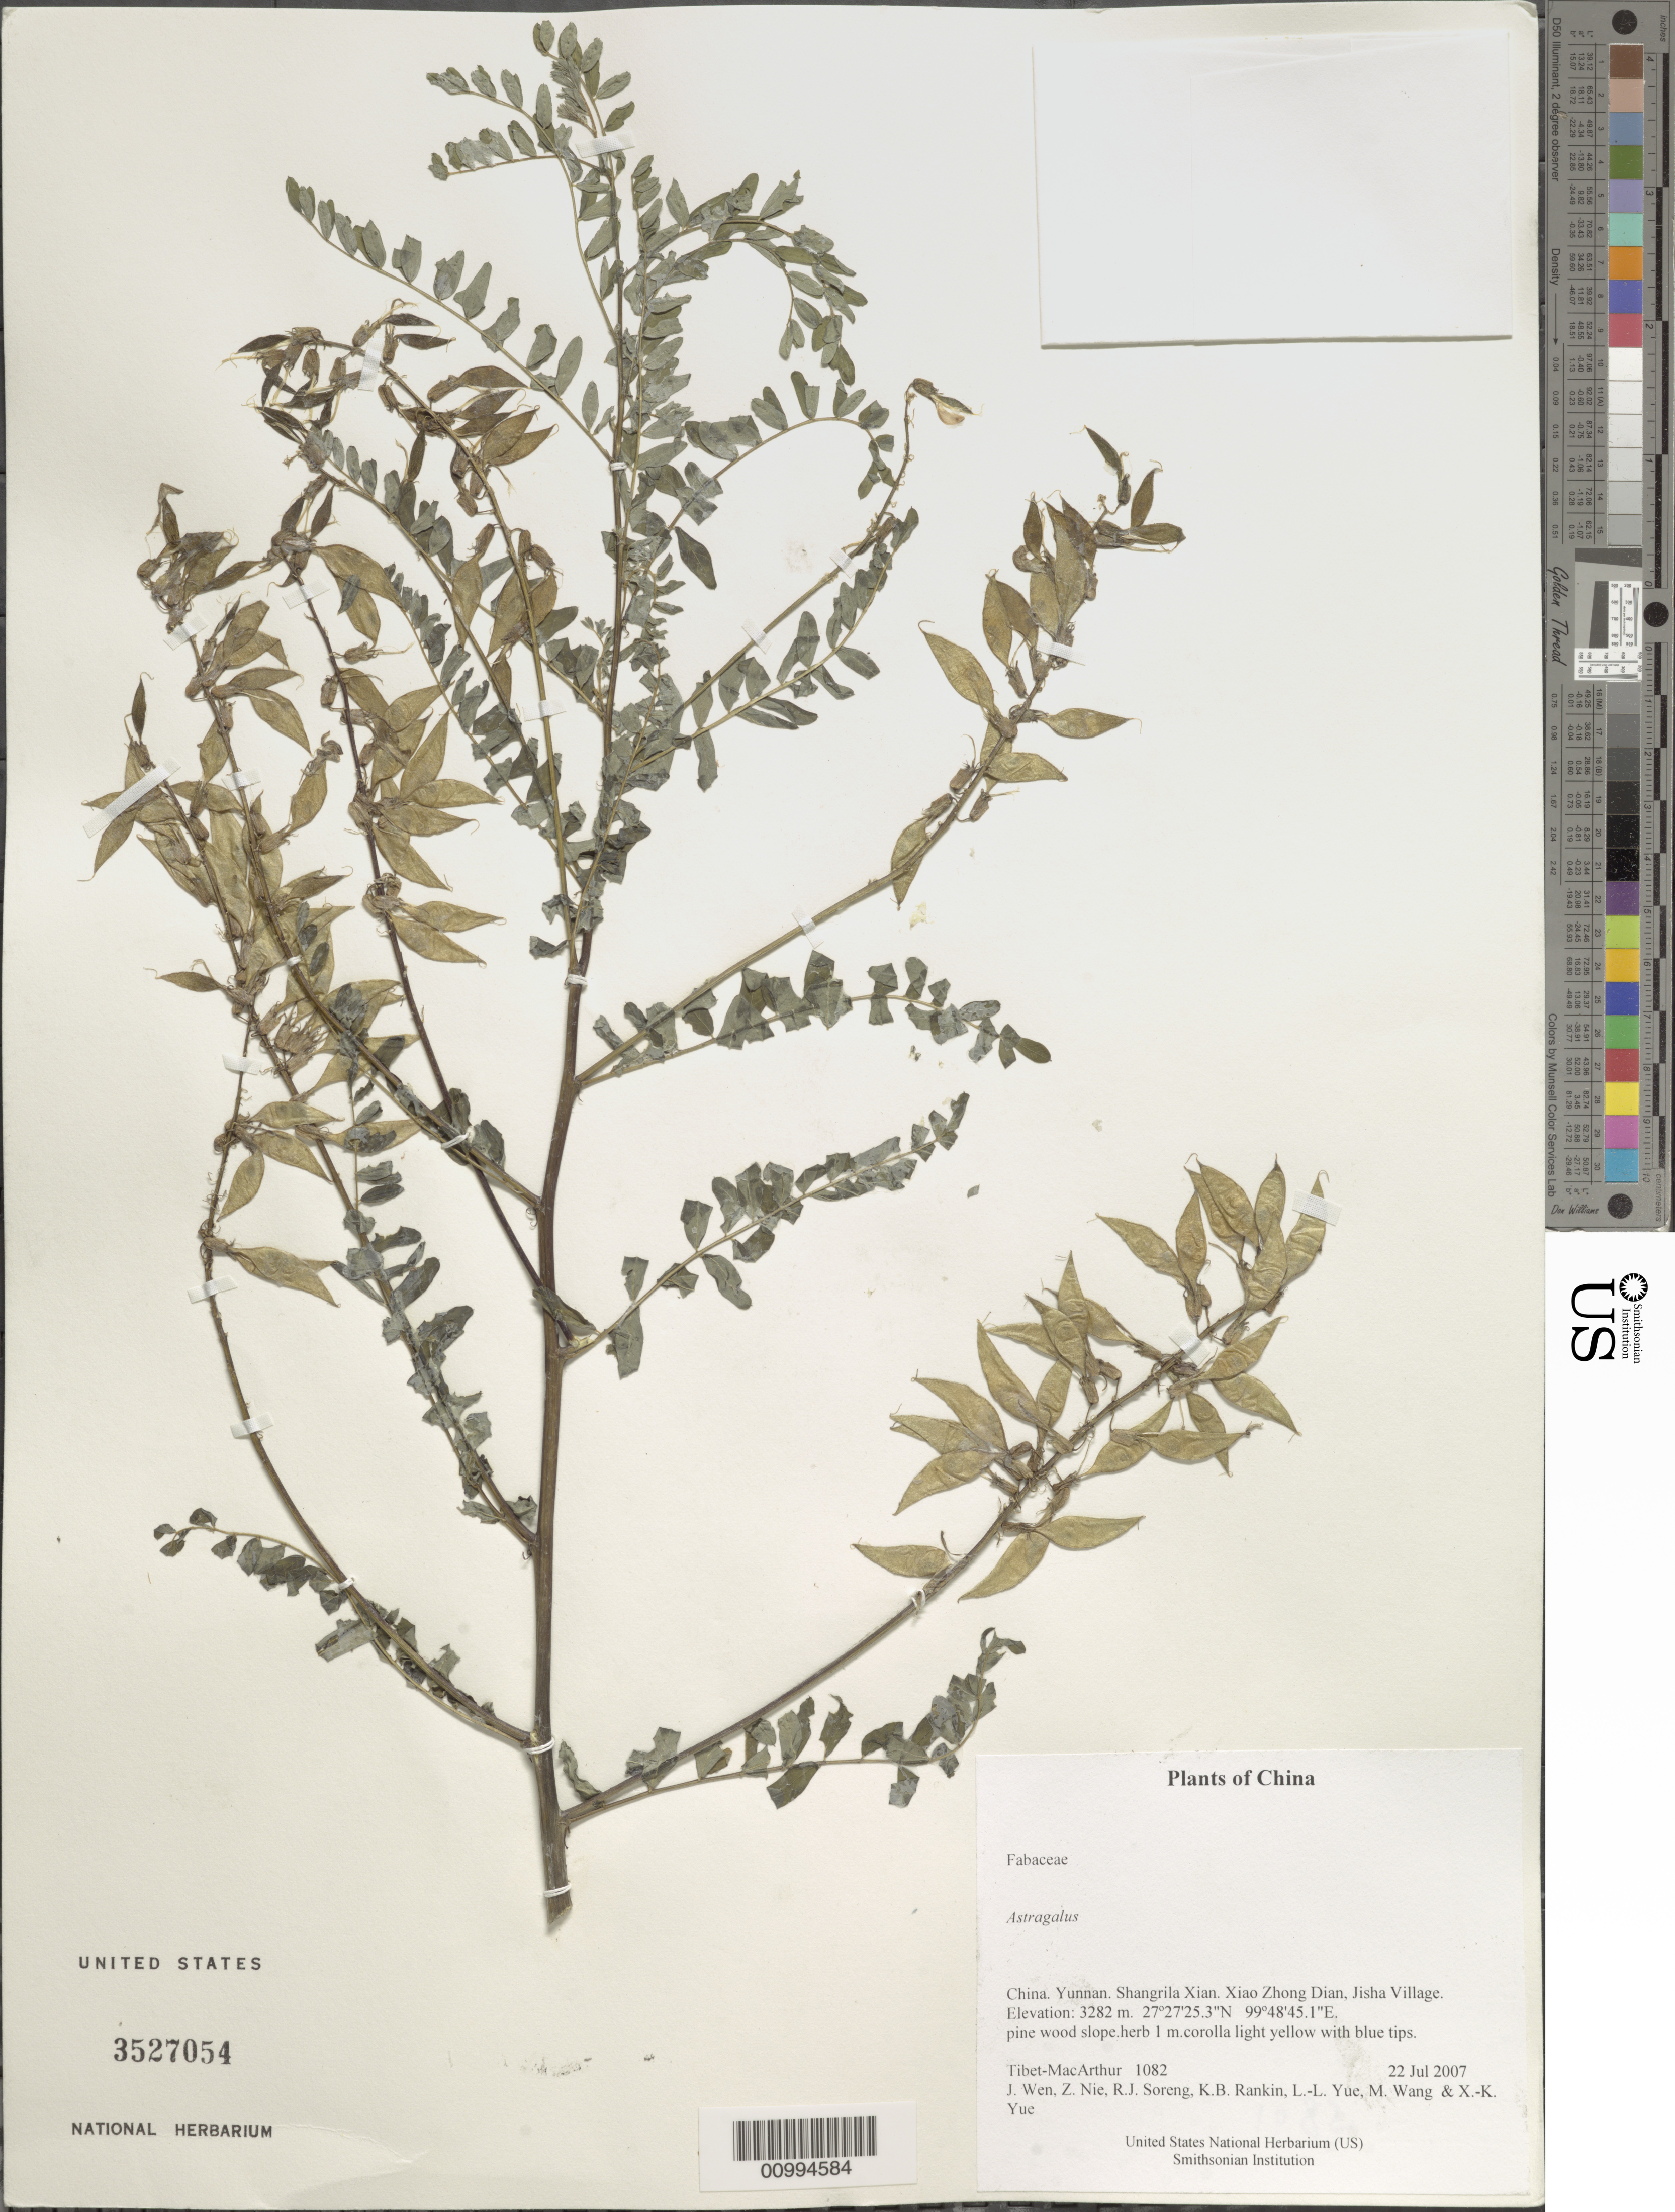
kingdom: Plantae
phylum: Tracheophyta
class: Magnoliopsida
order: Fabales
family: Fabaceae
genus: Astragalus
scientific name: Astragalus sp.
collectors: Tibet-MacArthur, J. Wen, Z. Nie, R. J. Soreng, K. Rankin, L. Yue, M. Wang & X. Yue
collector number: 1082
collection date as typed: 22 Jul 2007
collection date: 2007-07-22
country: China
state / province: Yunnan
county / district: Shangrila Xian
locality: Xiao Zhong Dian, Jisha Village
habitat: pine wood slope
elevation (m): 3282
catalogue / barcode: US 3527054